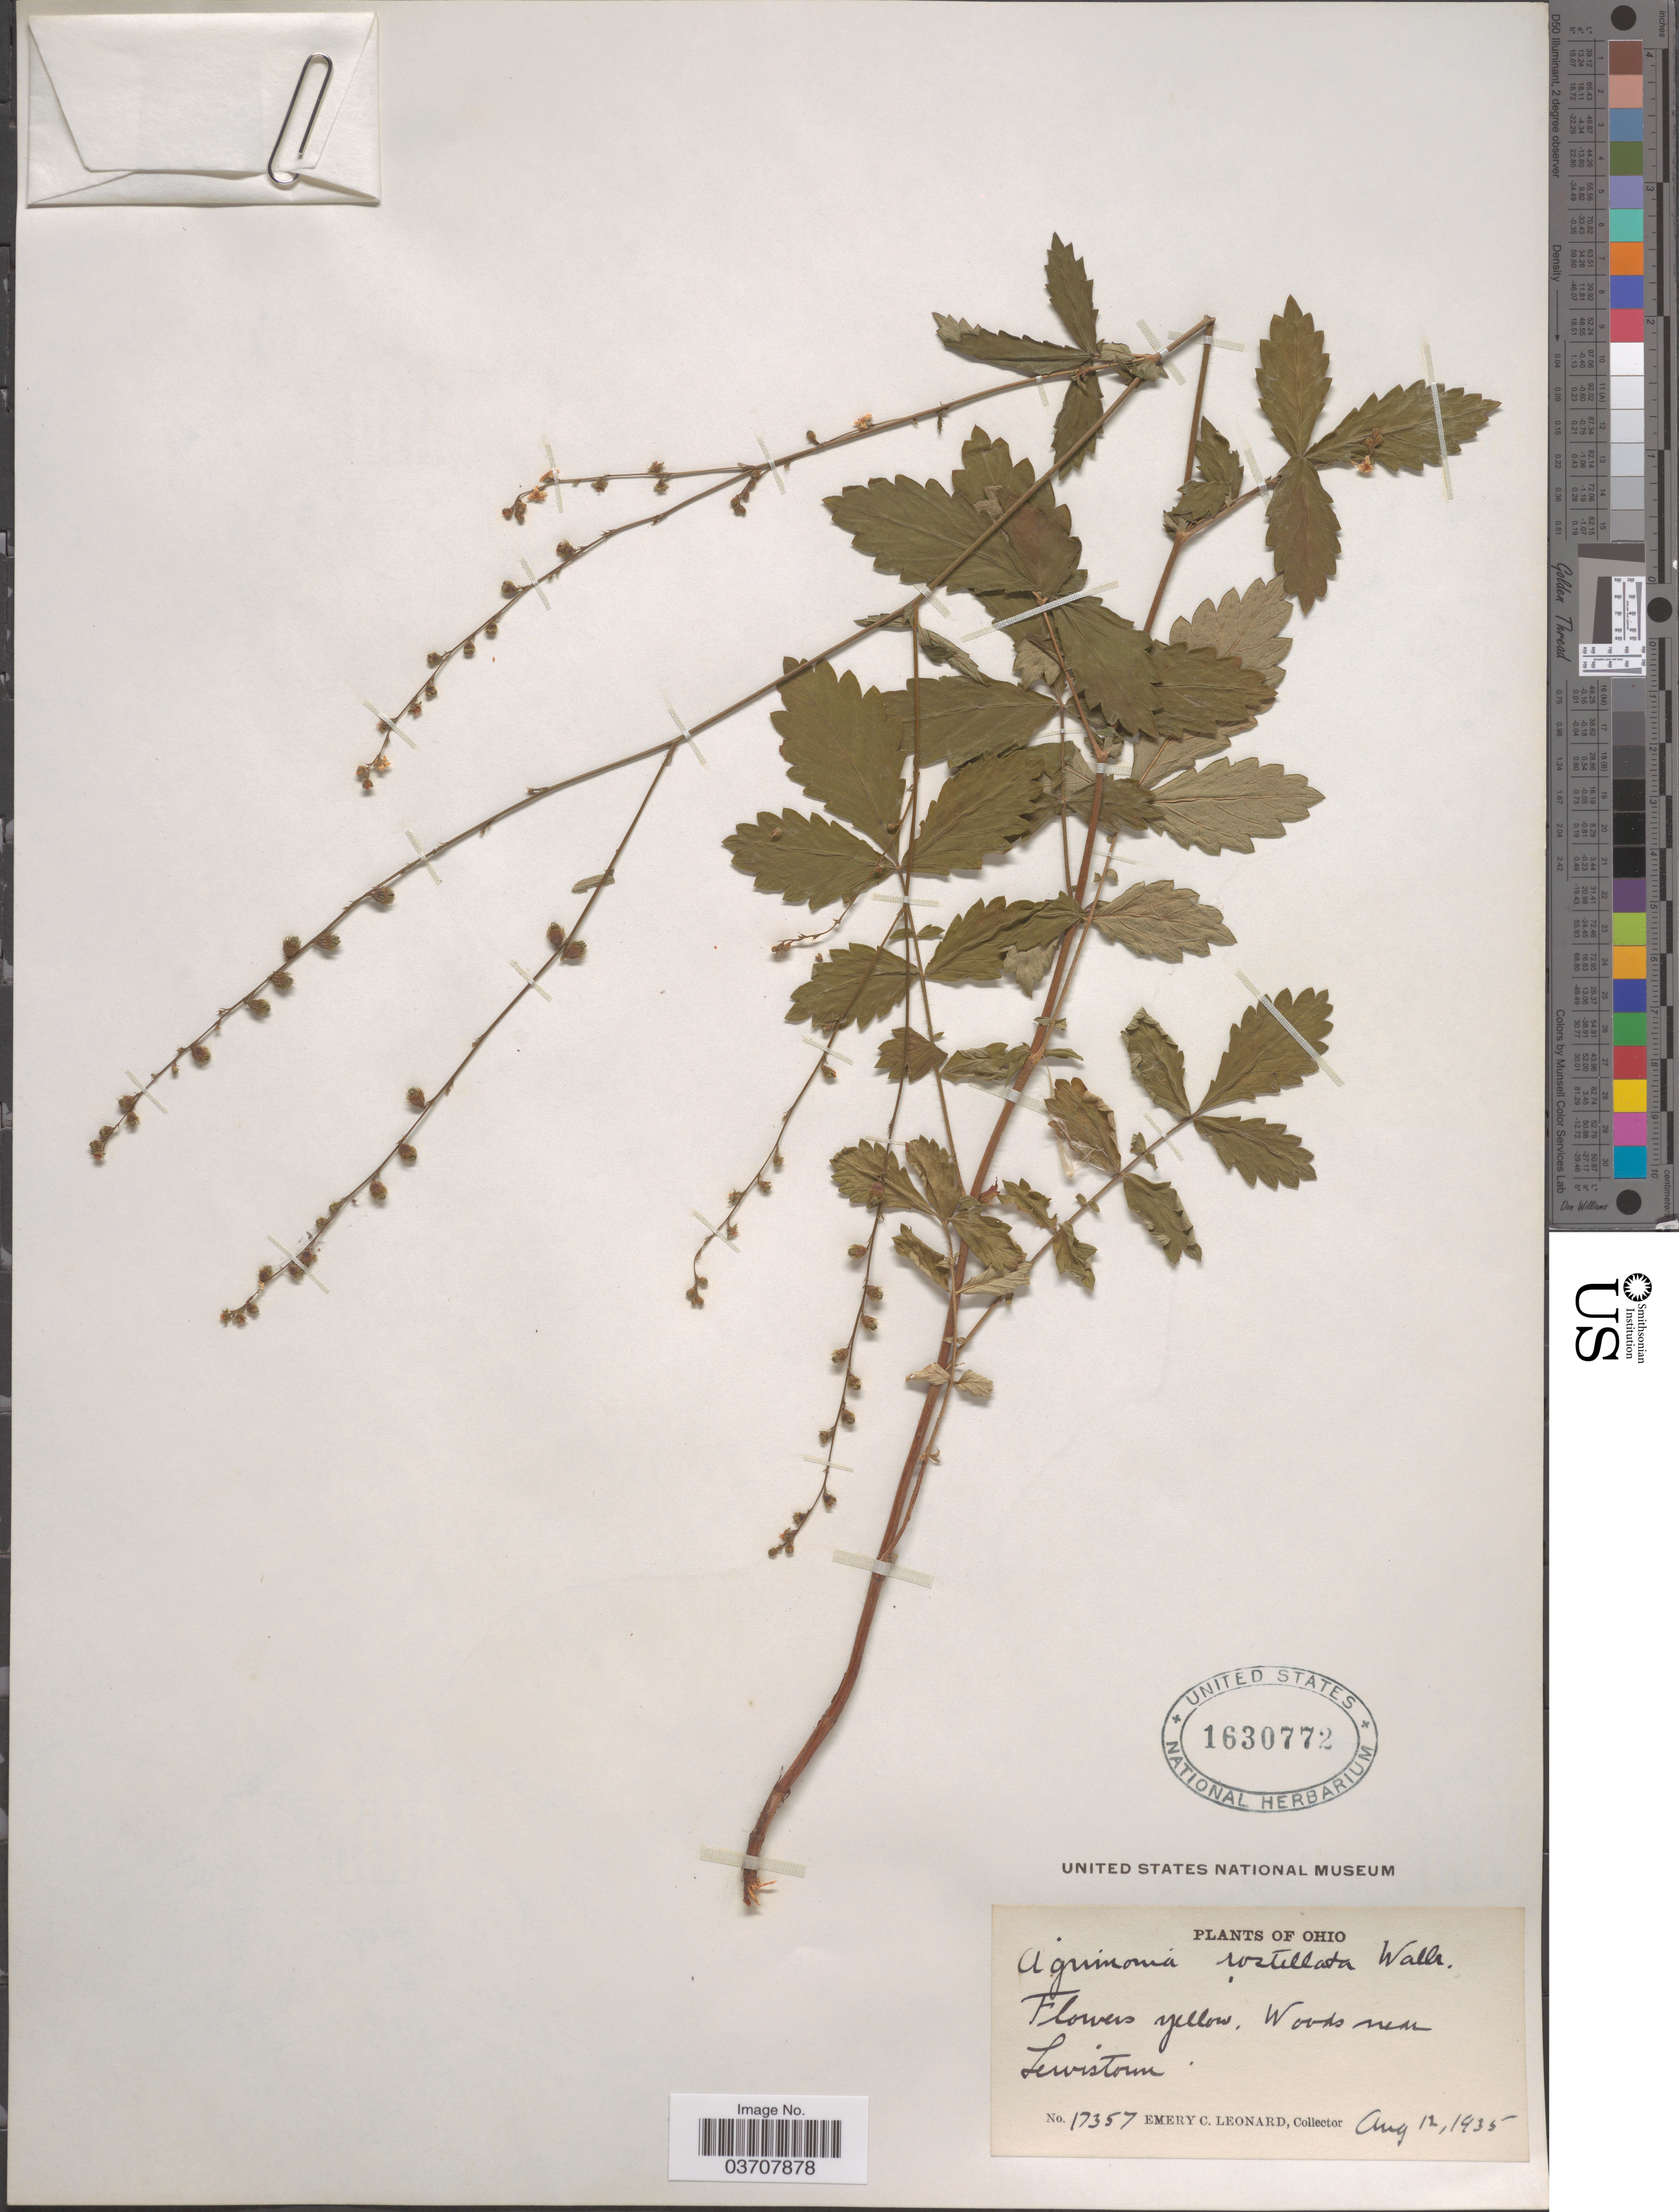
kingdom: Plantae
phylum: Tracheophyta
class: Magnoliopsida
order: Rosales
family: Rosaceae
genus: Agrimonia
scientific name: Agrimonia rostellata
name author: Wallr.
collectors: E. C. Leonard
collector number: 17357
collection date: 1935-08-12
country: United States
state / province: Ohio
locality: Near Lewistown.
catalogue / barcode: US 1630772